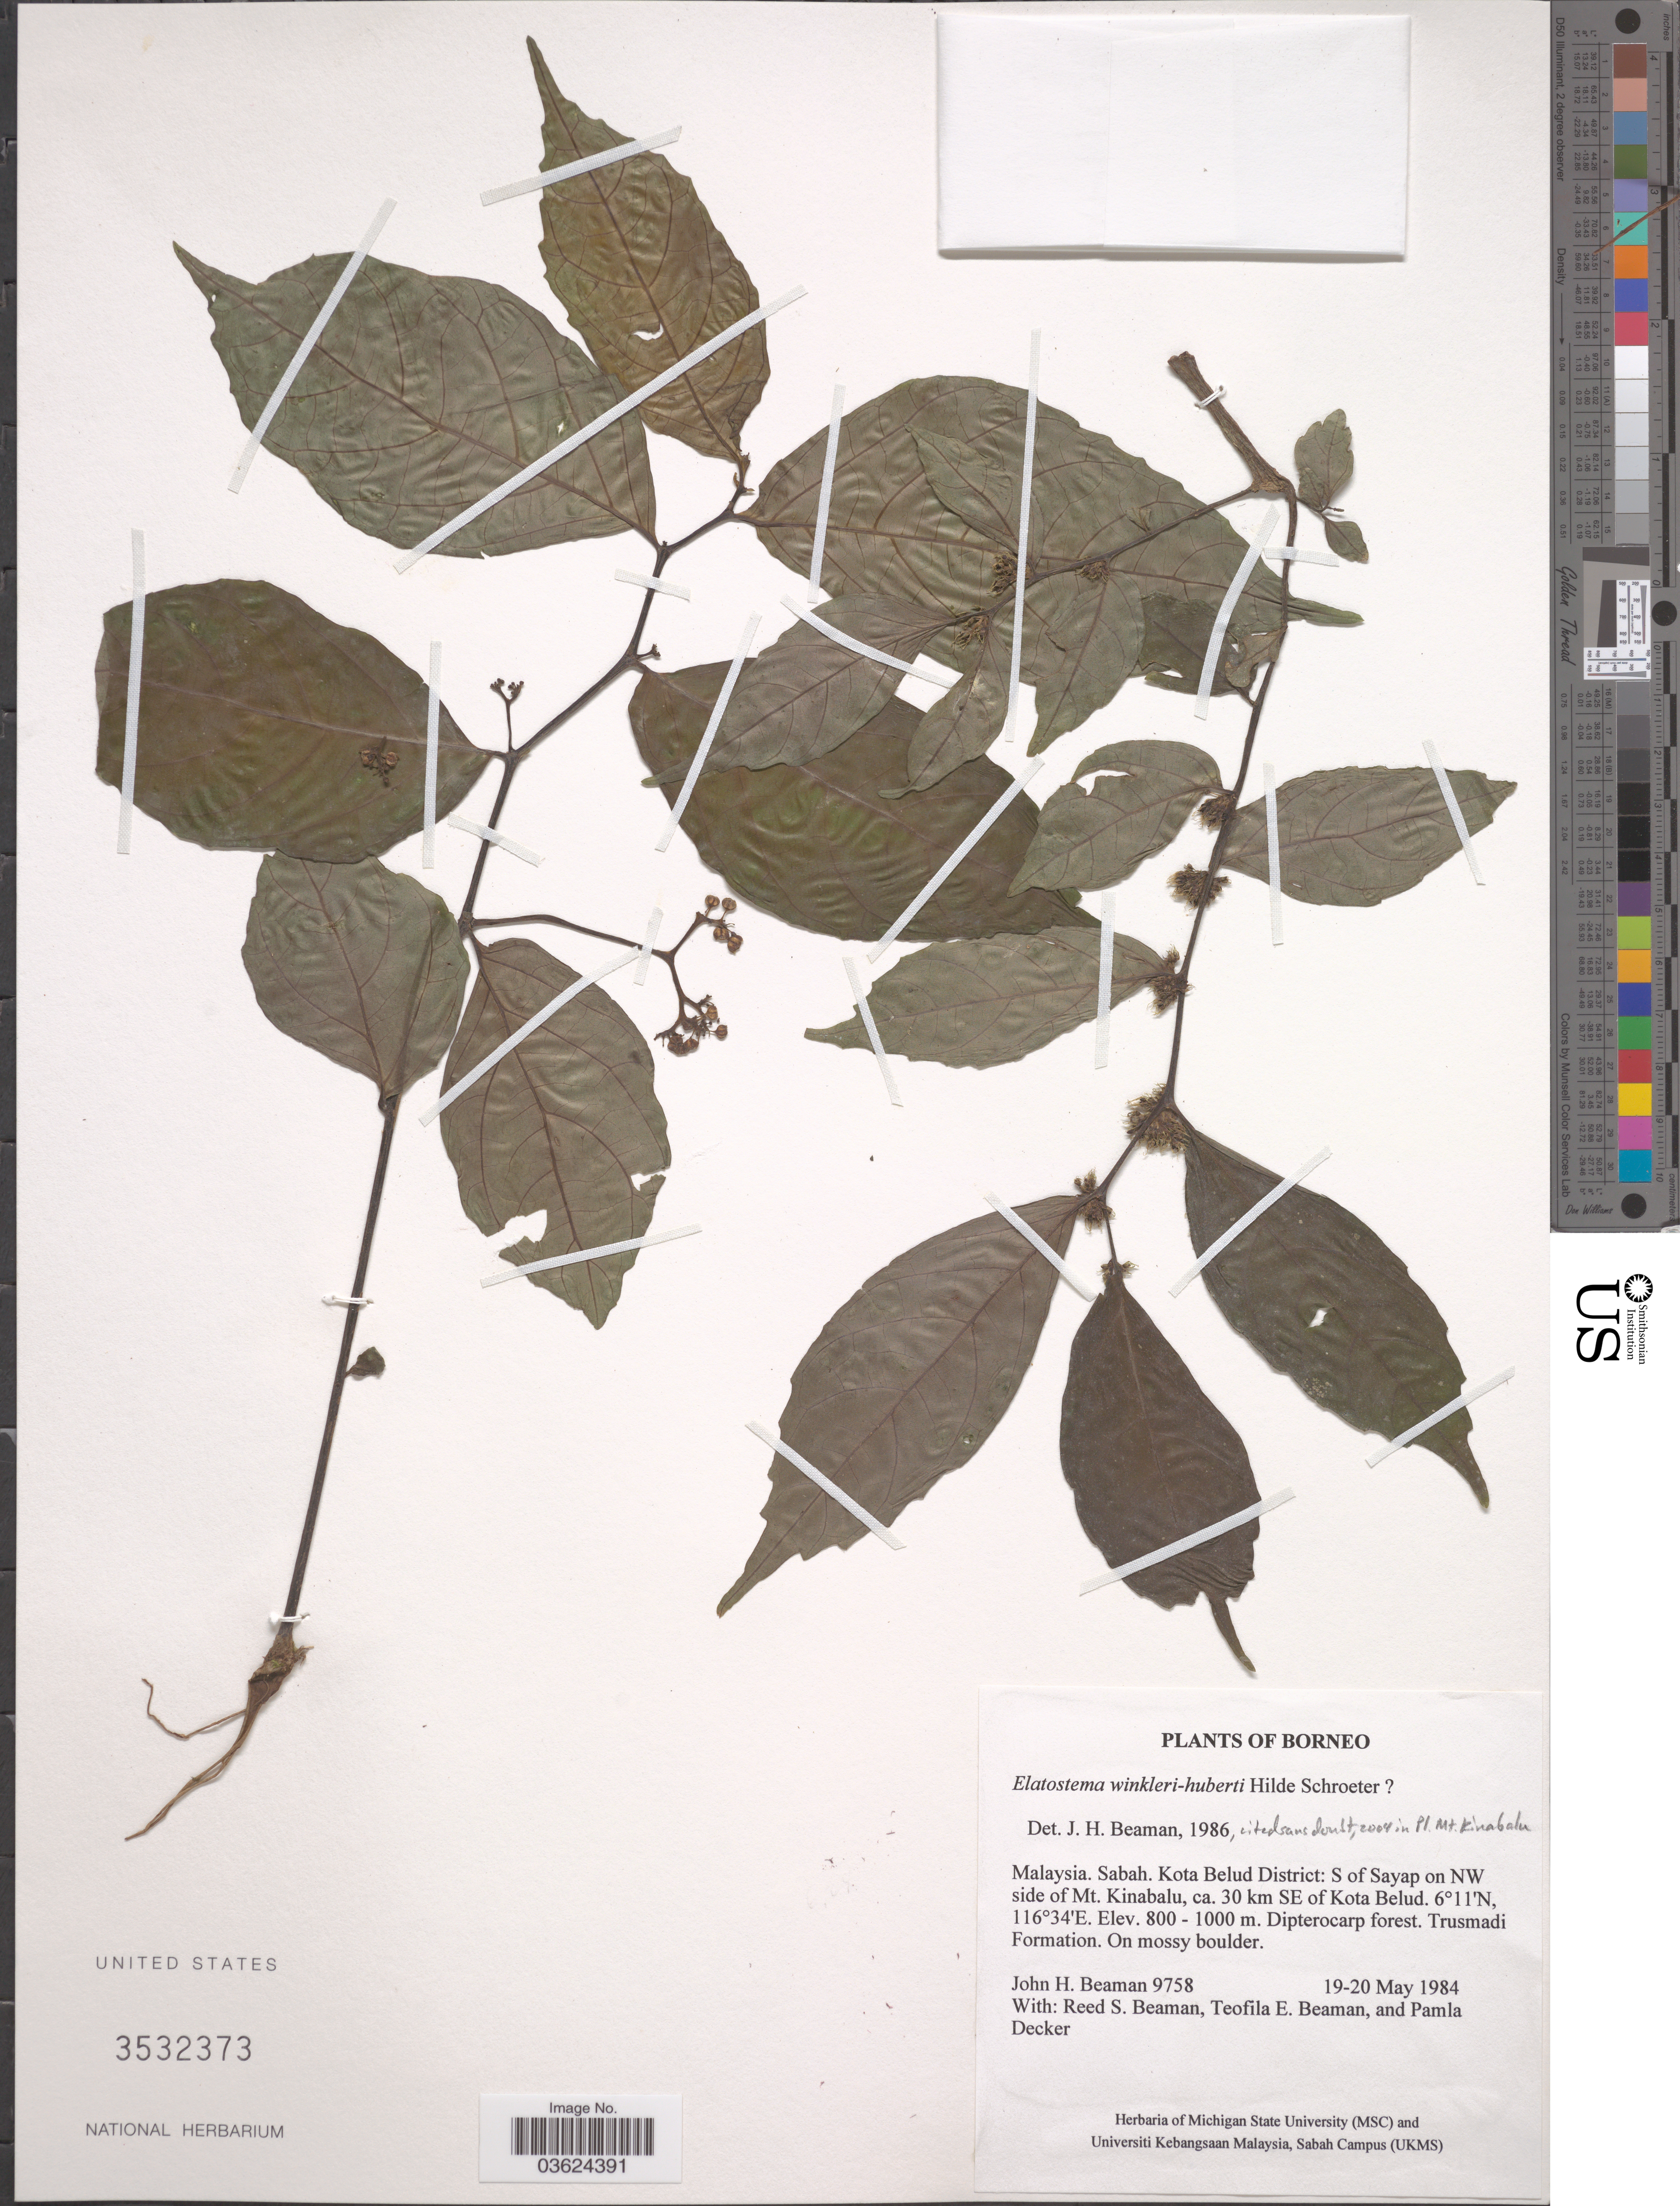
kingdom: Plantae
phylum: Tracheophyta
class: Magnoliopsida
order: Rosales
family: Urticaceae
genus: Elatostema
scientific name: Elatostema winkleri-huberti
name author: H. Schroet.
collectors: J. H. Beaman, R. S. Beaman, T. E. Beaman & P. Decker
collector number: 9758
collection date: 1984-05-19/1984-05-20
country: Malaysia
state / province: Sabah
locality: Kota Belud District: S of Sayap on NW side of Mt. Kinabalu, ca. 30 km SE of Kota Belud.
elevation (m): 800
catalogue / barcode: US 3532373